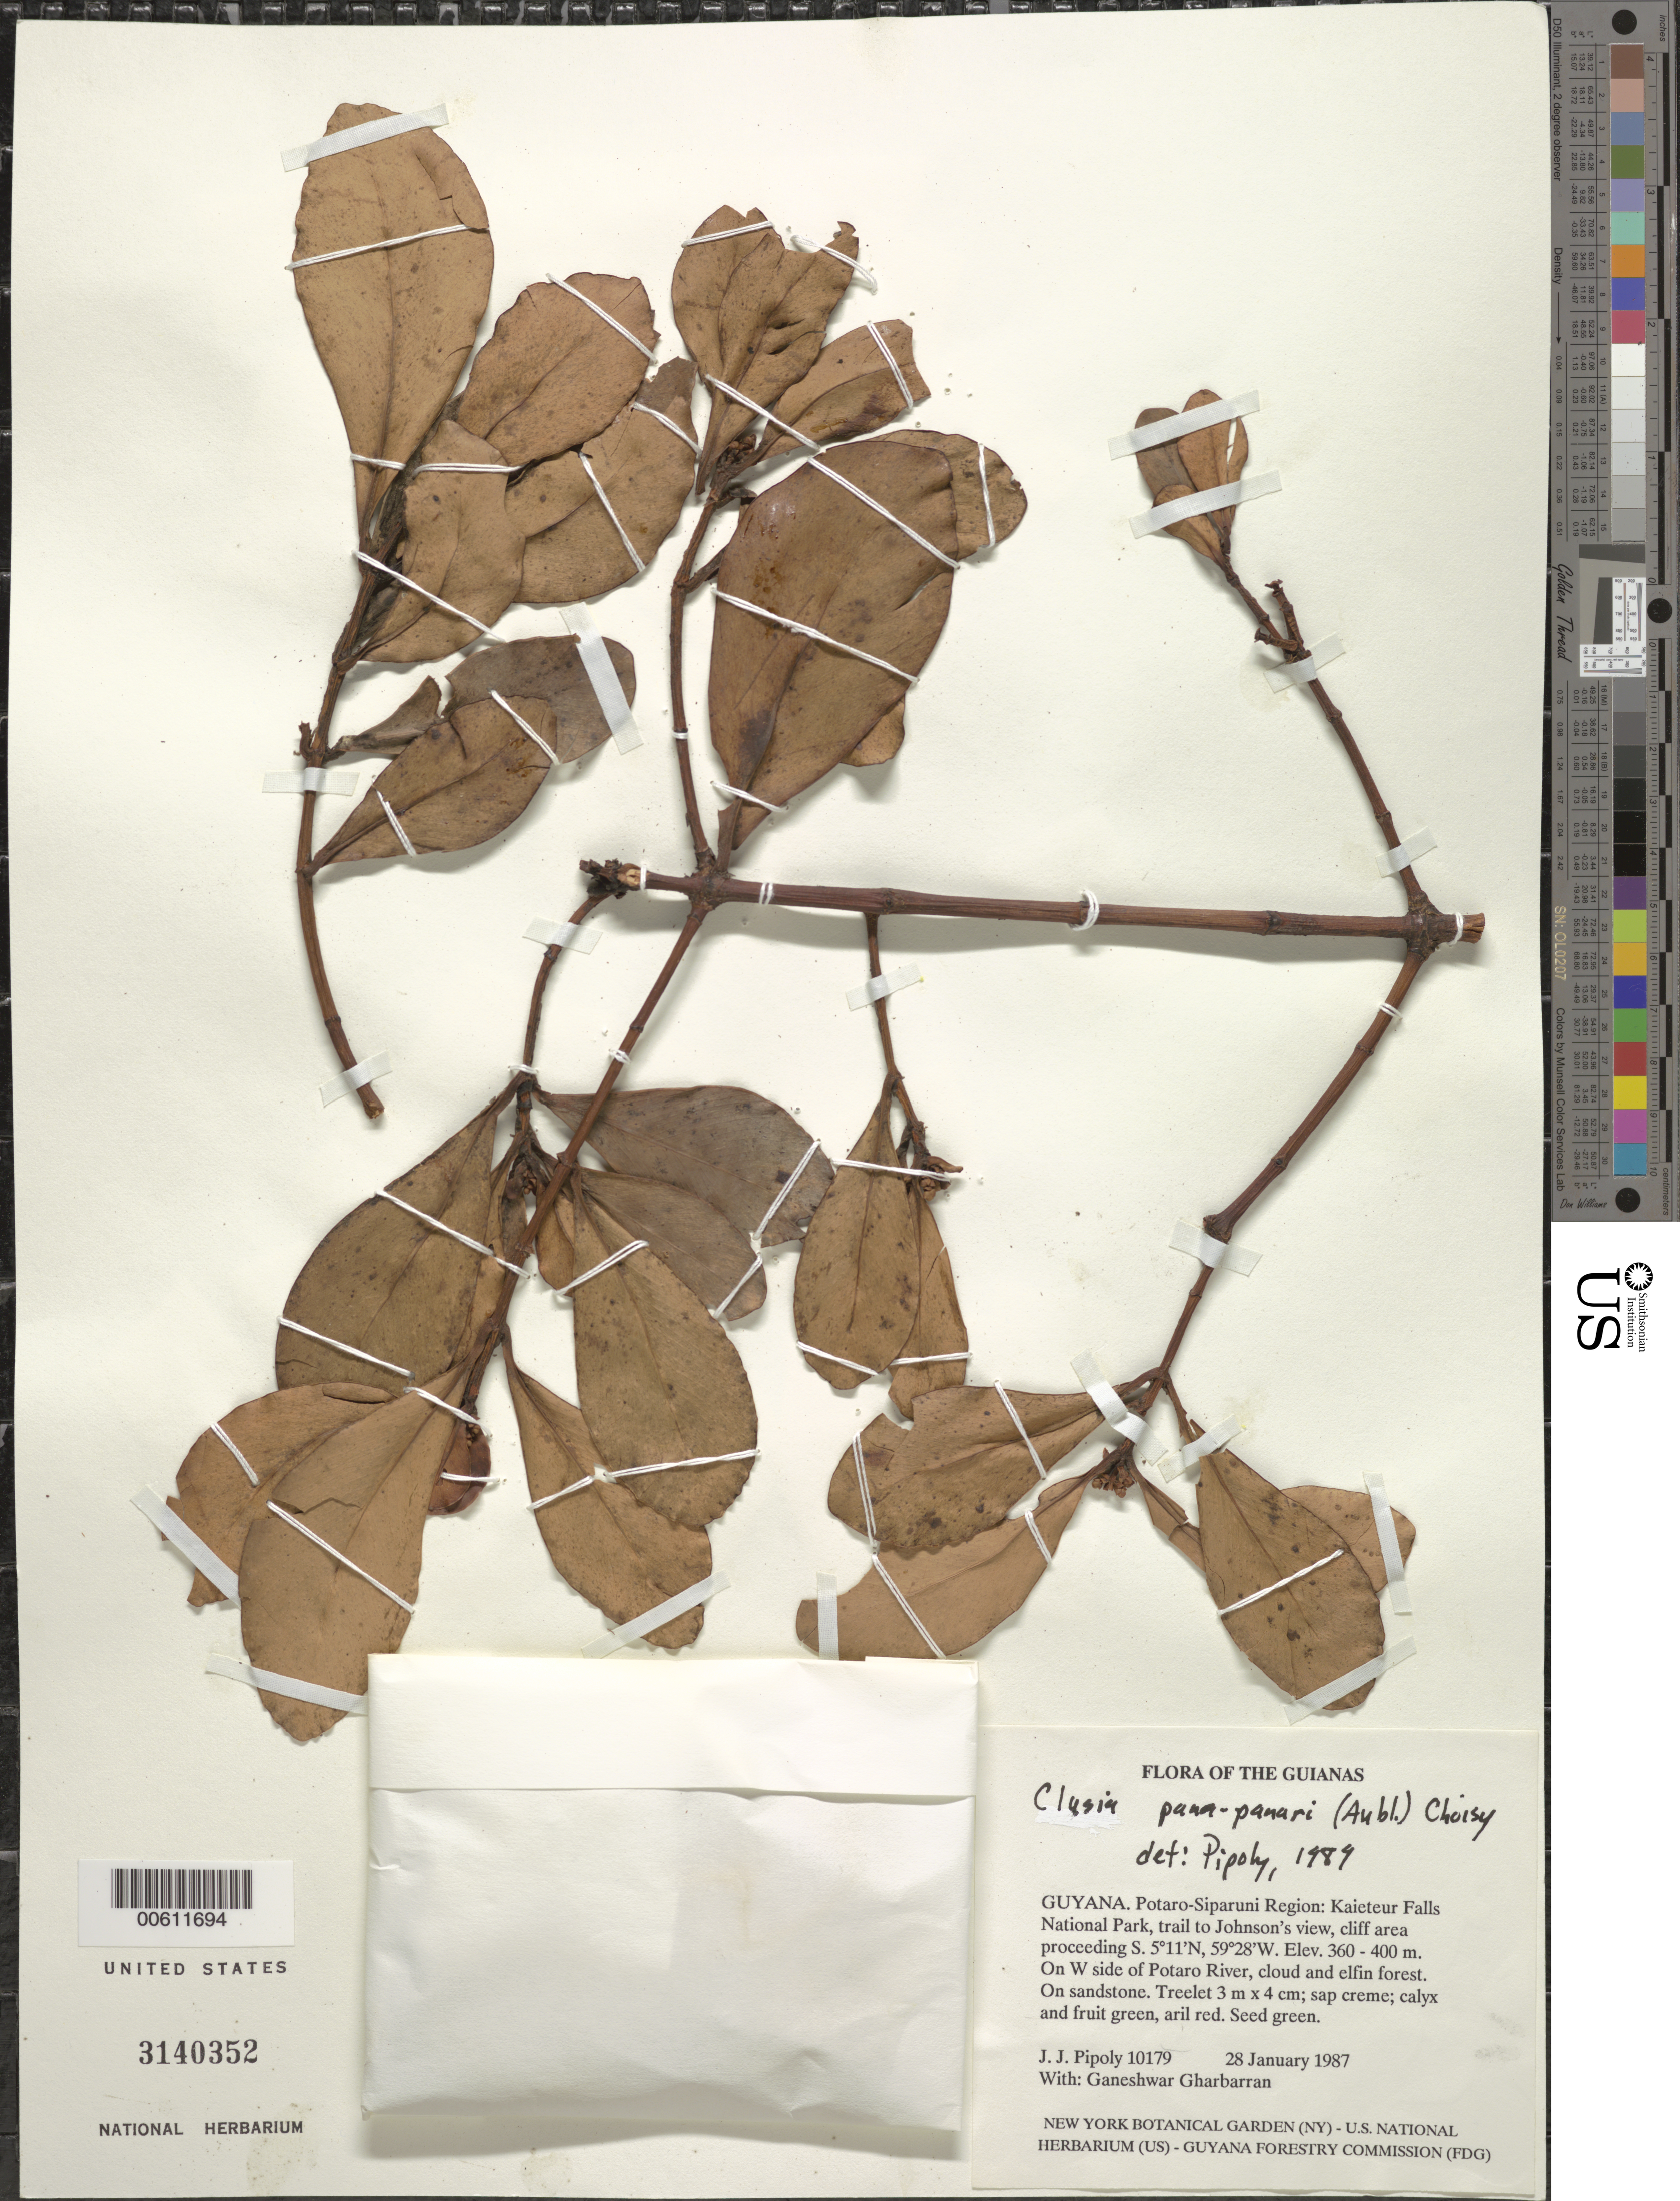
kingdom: Plantae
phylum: Tracheophyta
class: Magnoliopsida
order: Malpighiales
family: Clusiaceae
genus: Clusia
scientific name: Clusia panapanari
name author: (Aubl.) Choisy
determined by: Pipoly, J. J., III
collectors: J. J. Pipoly & G. Gharbarran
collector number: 10179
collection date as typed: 28 January 1987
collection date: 1987-01-28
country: Guyana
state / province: Potaro-Siparuni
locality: Kaieteur Falls National Park, trail to Johnson's view, cliff area proceeding S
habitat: On W side of Potaro River, cloud and elfin forest. On sandstone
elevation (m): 360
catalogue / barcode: US 3140352